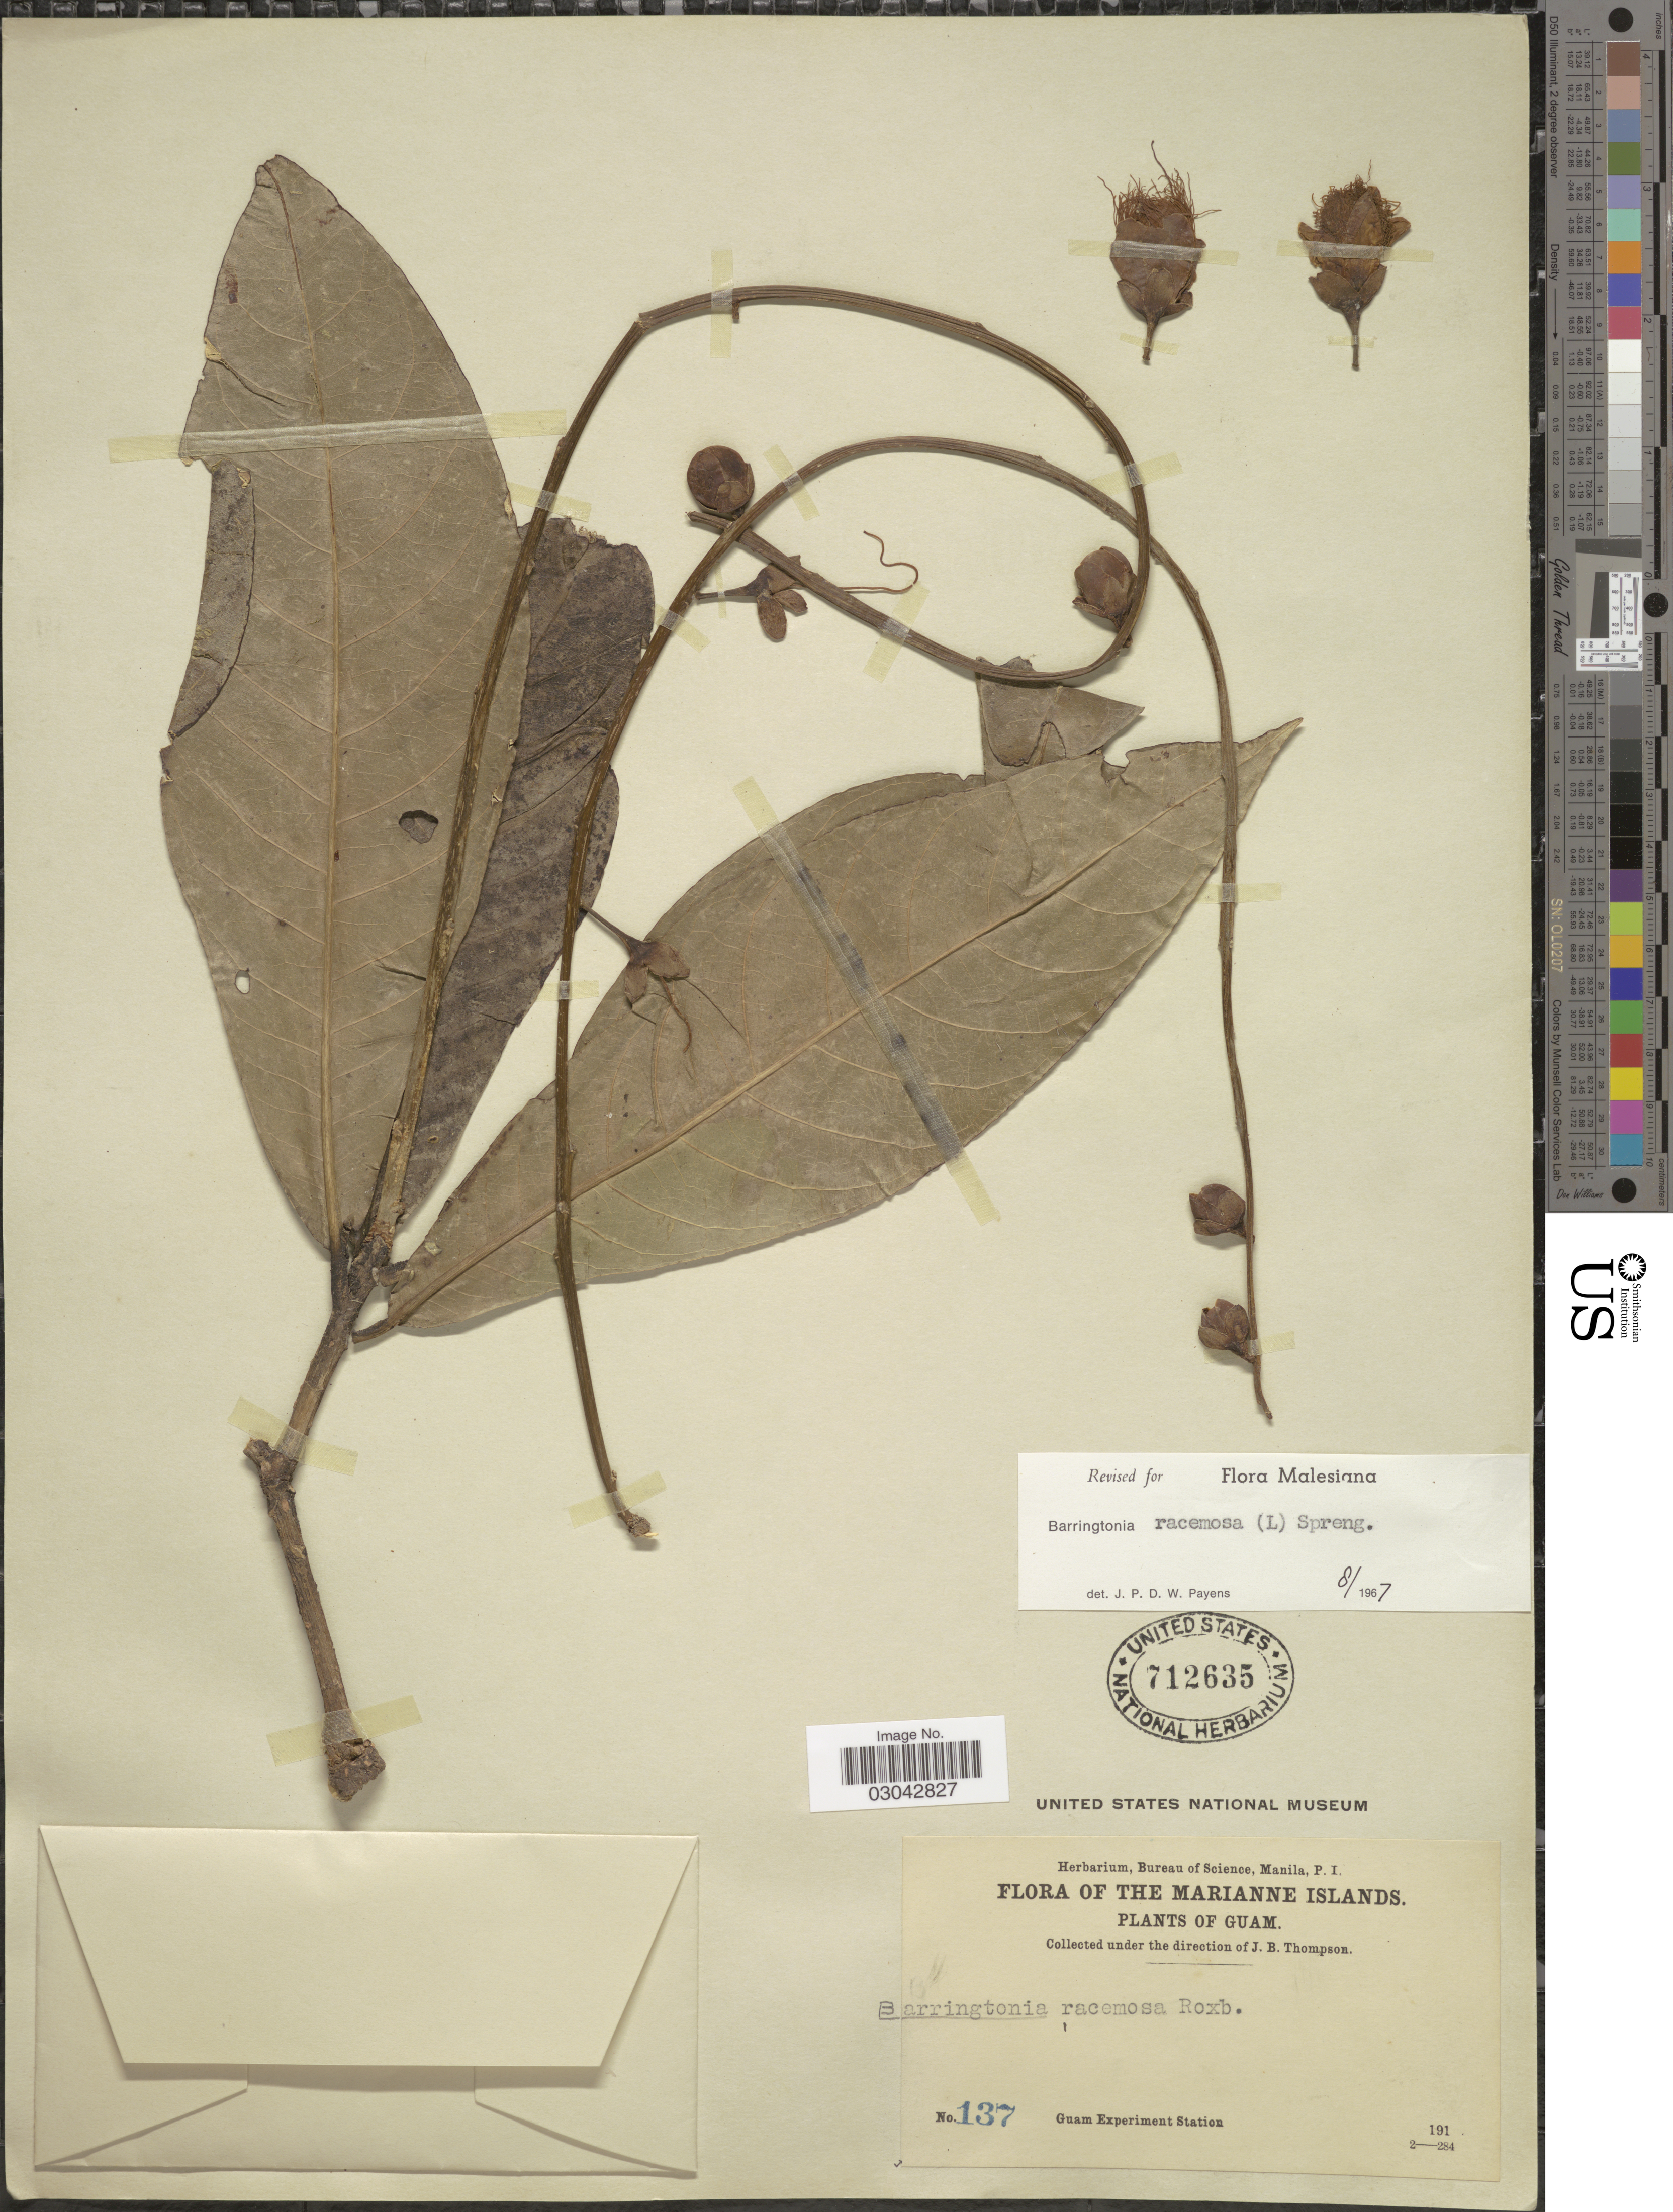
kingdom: Plantae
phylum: Tracheophyta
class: Magnoliopsida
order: Ericales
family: Lecythidaceae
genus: Barringtonia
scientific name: Barringtonia racemosa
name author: (L.) Spreng.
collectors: Guam Exp. Sta.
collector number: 137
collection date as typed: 191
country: Guam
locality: Marianne Islands.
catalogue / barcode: US 712635